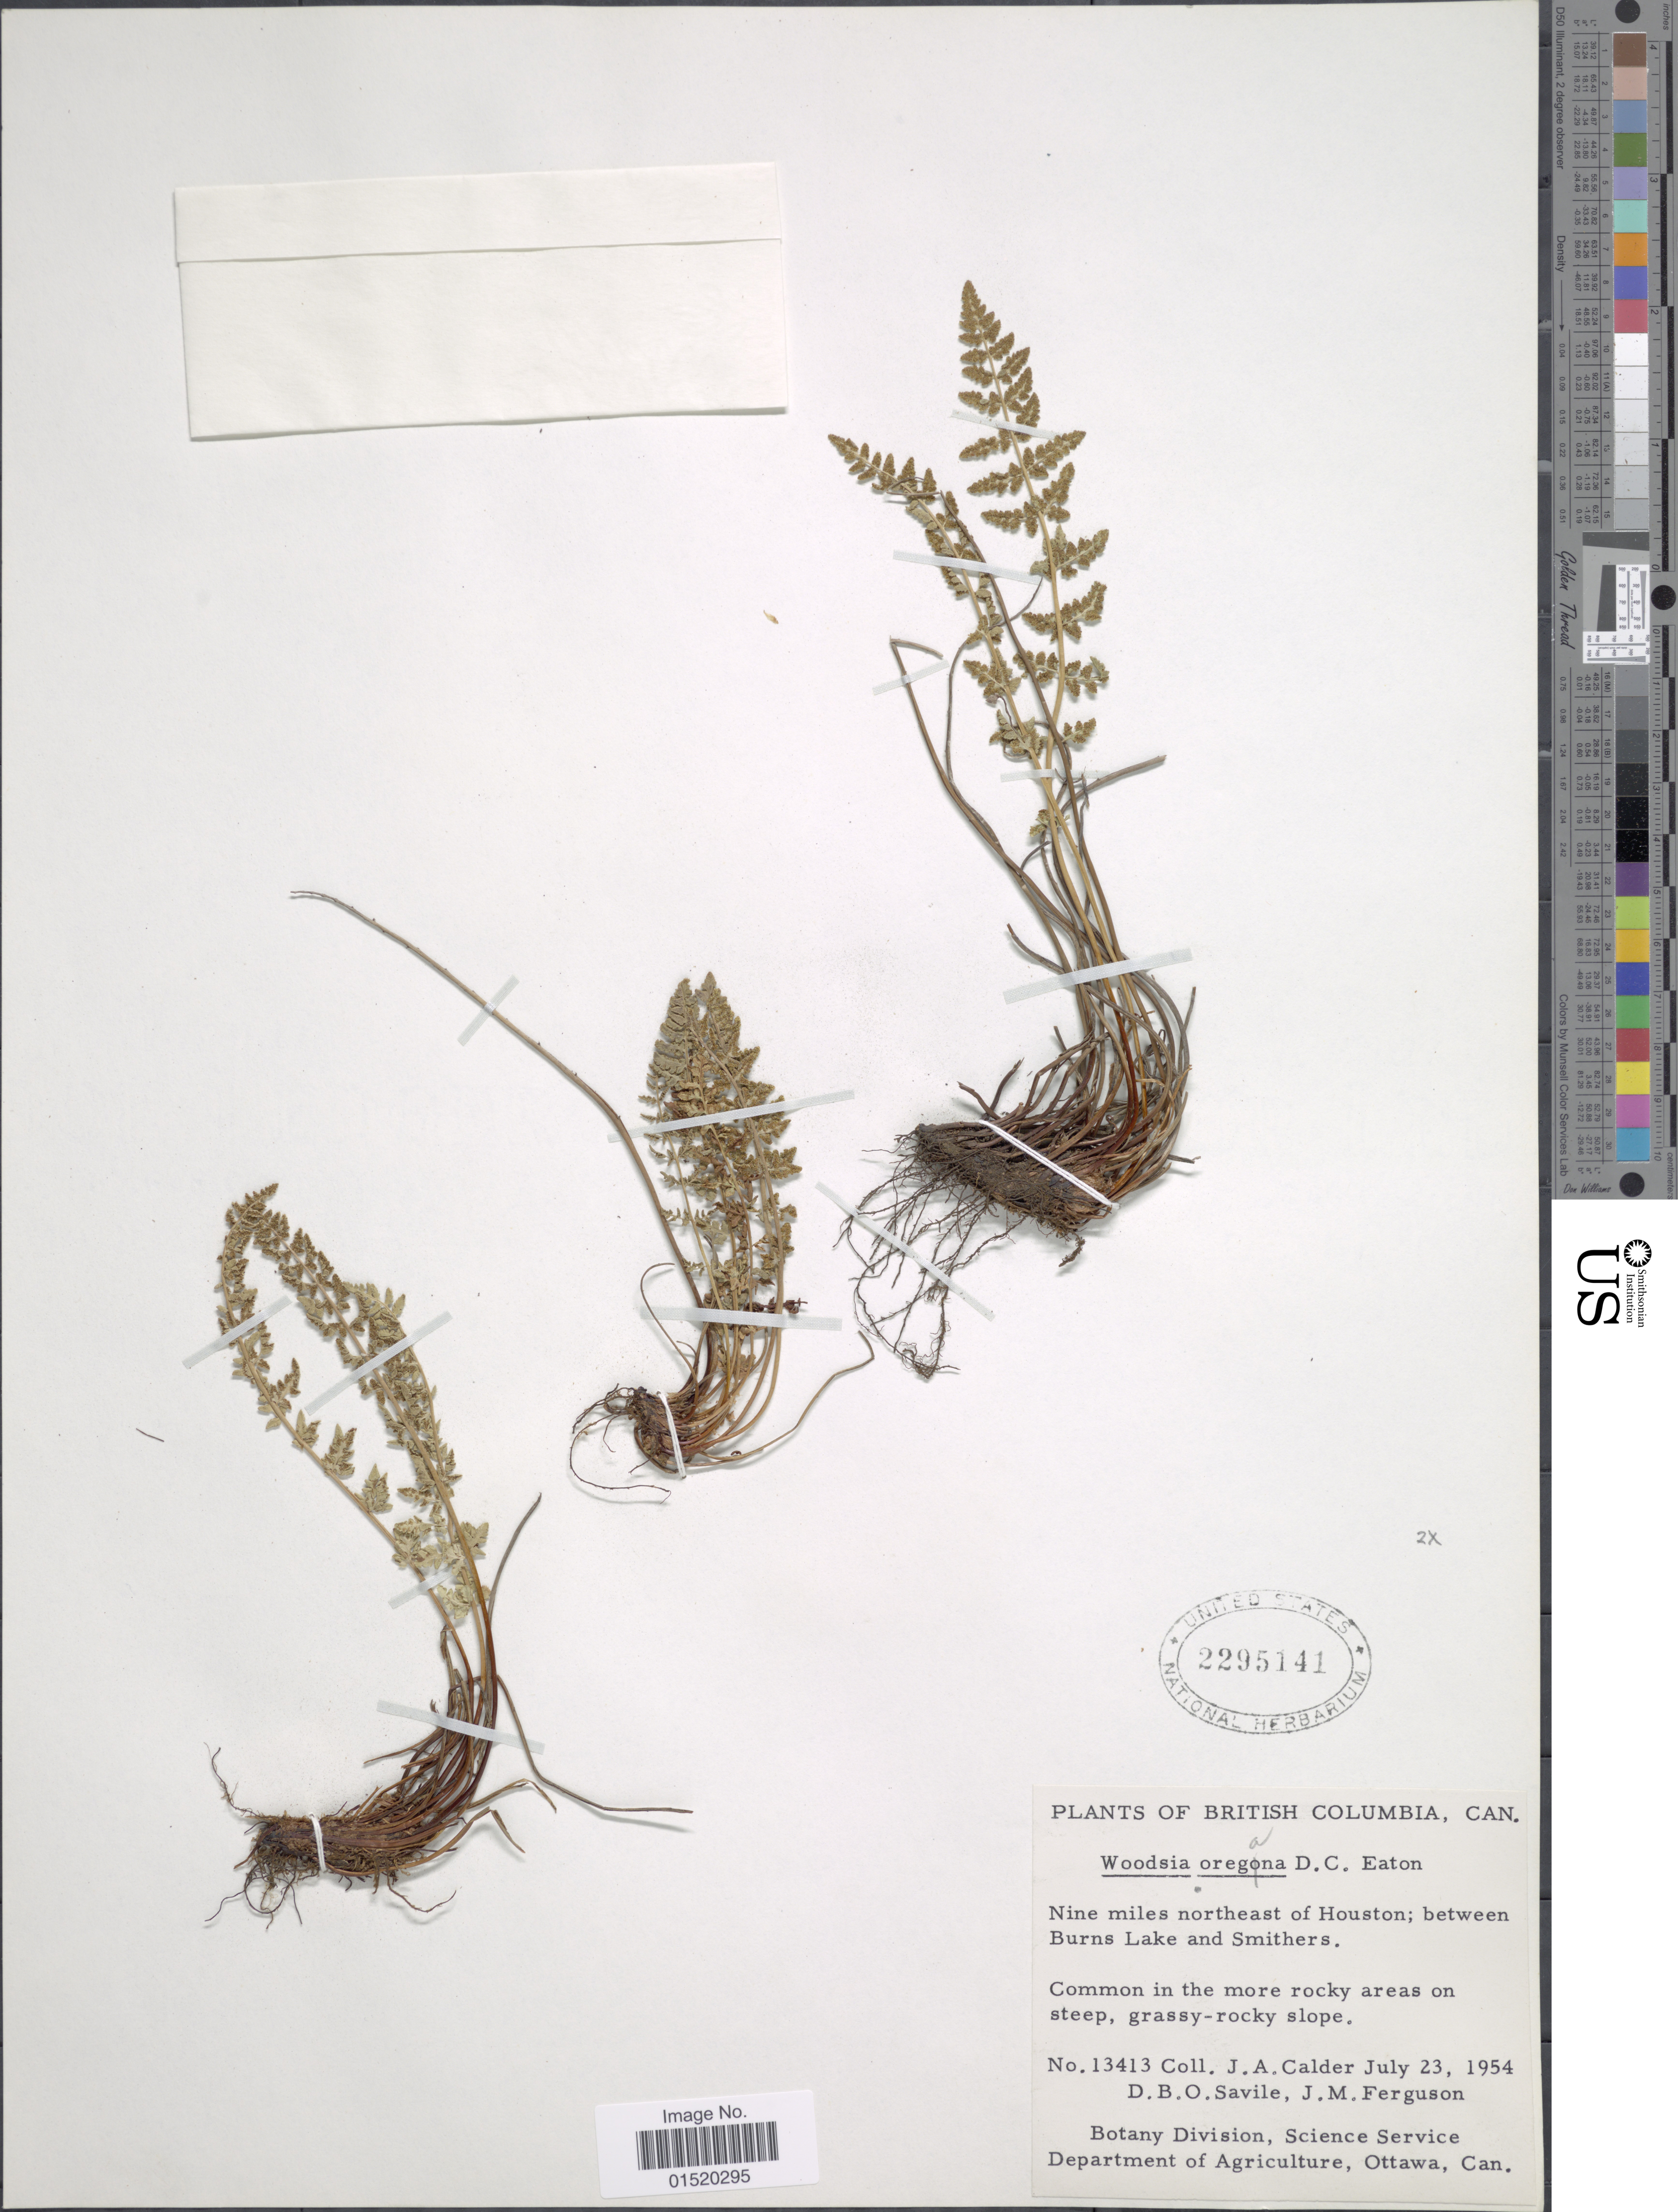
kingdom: Plantae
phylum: Tracheophyta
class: Polypodiopsida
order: Polypodiales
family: Woodsiaceae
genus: Woodsia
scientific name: Woodsia oregana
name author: D.C. Eaton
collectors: J. A. Calder, D. Savile & J. M. Ferguson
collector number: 13413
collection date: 1954-07-23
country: Canada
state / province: British Columbia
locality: Nine miles northeast of Houston; between Burns Lake and Smithers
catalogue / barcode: US 2295141